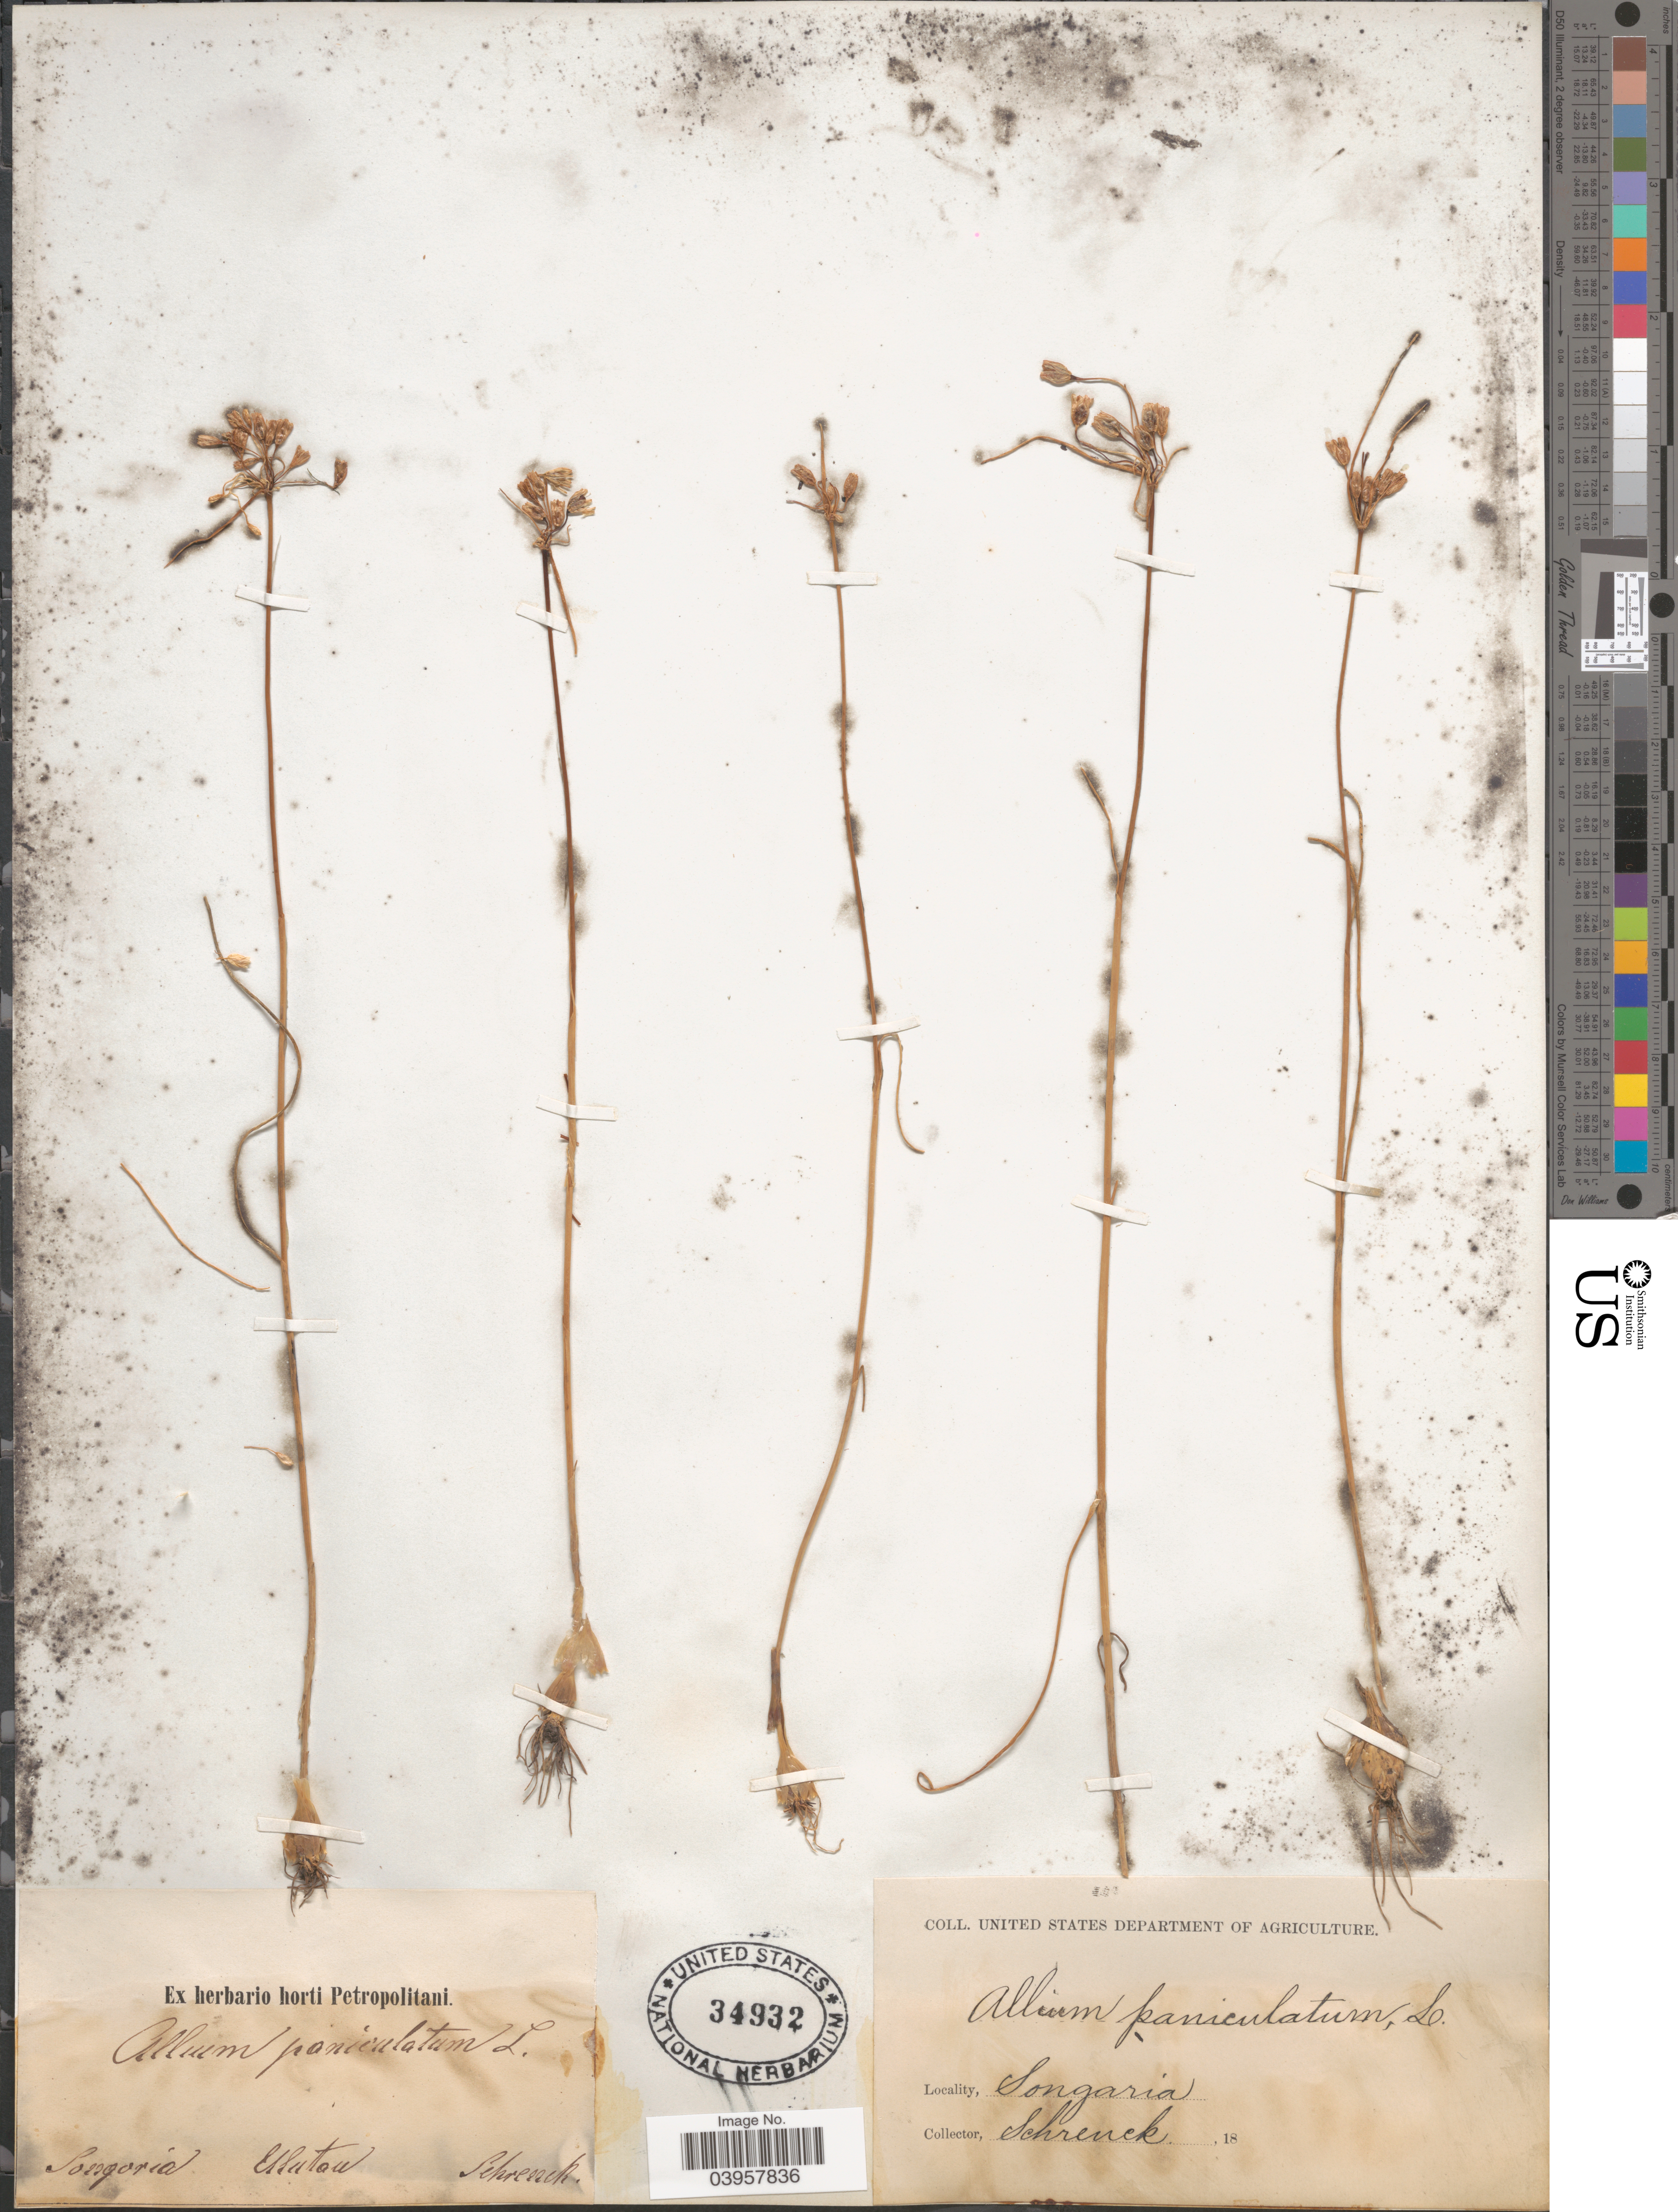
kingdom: Plantae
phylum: Tracheophyta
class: Liliopsida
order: Asparagales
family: Amaryllidaceae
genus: Allium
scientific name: Allium paniculatum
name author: L.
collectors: -- Schrenck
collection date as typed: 18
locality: Songoria. Ellutou. [interpreted]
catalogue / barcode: US 34932